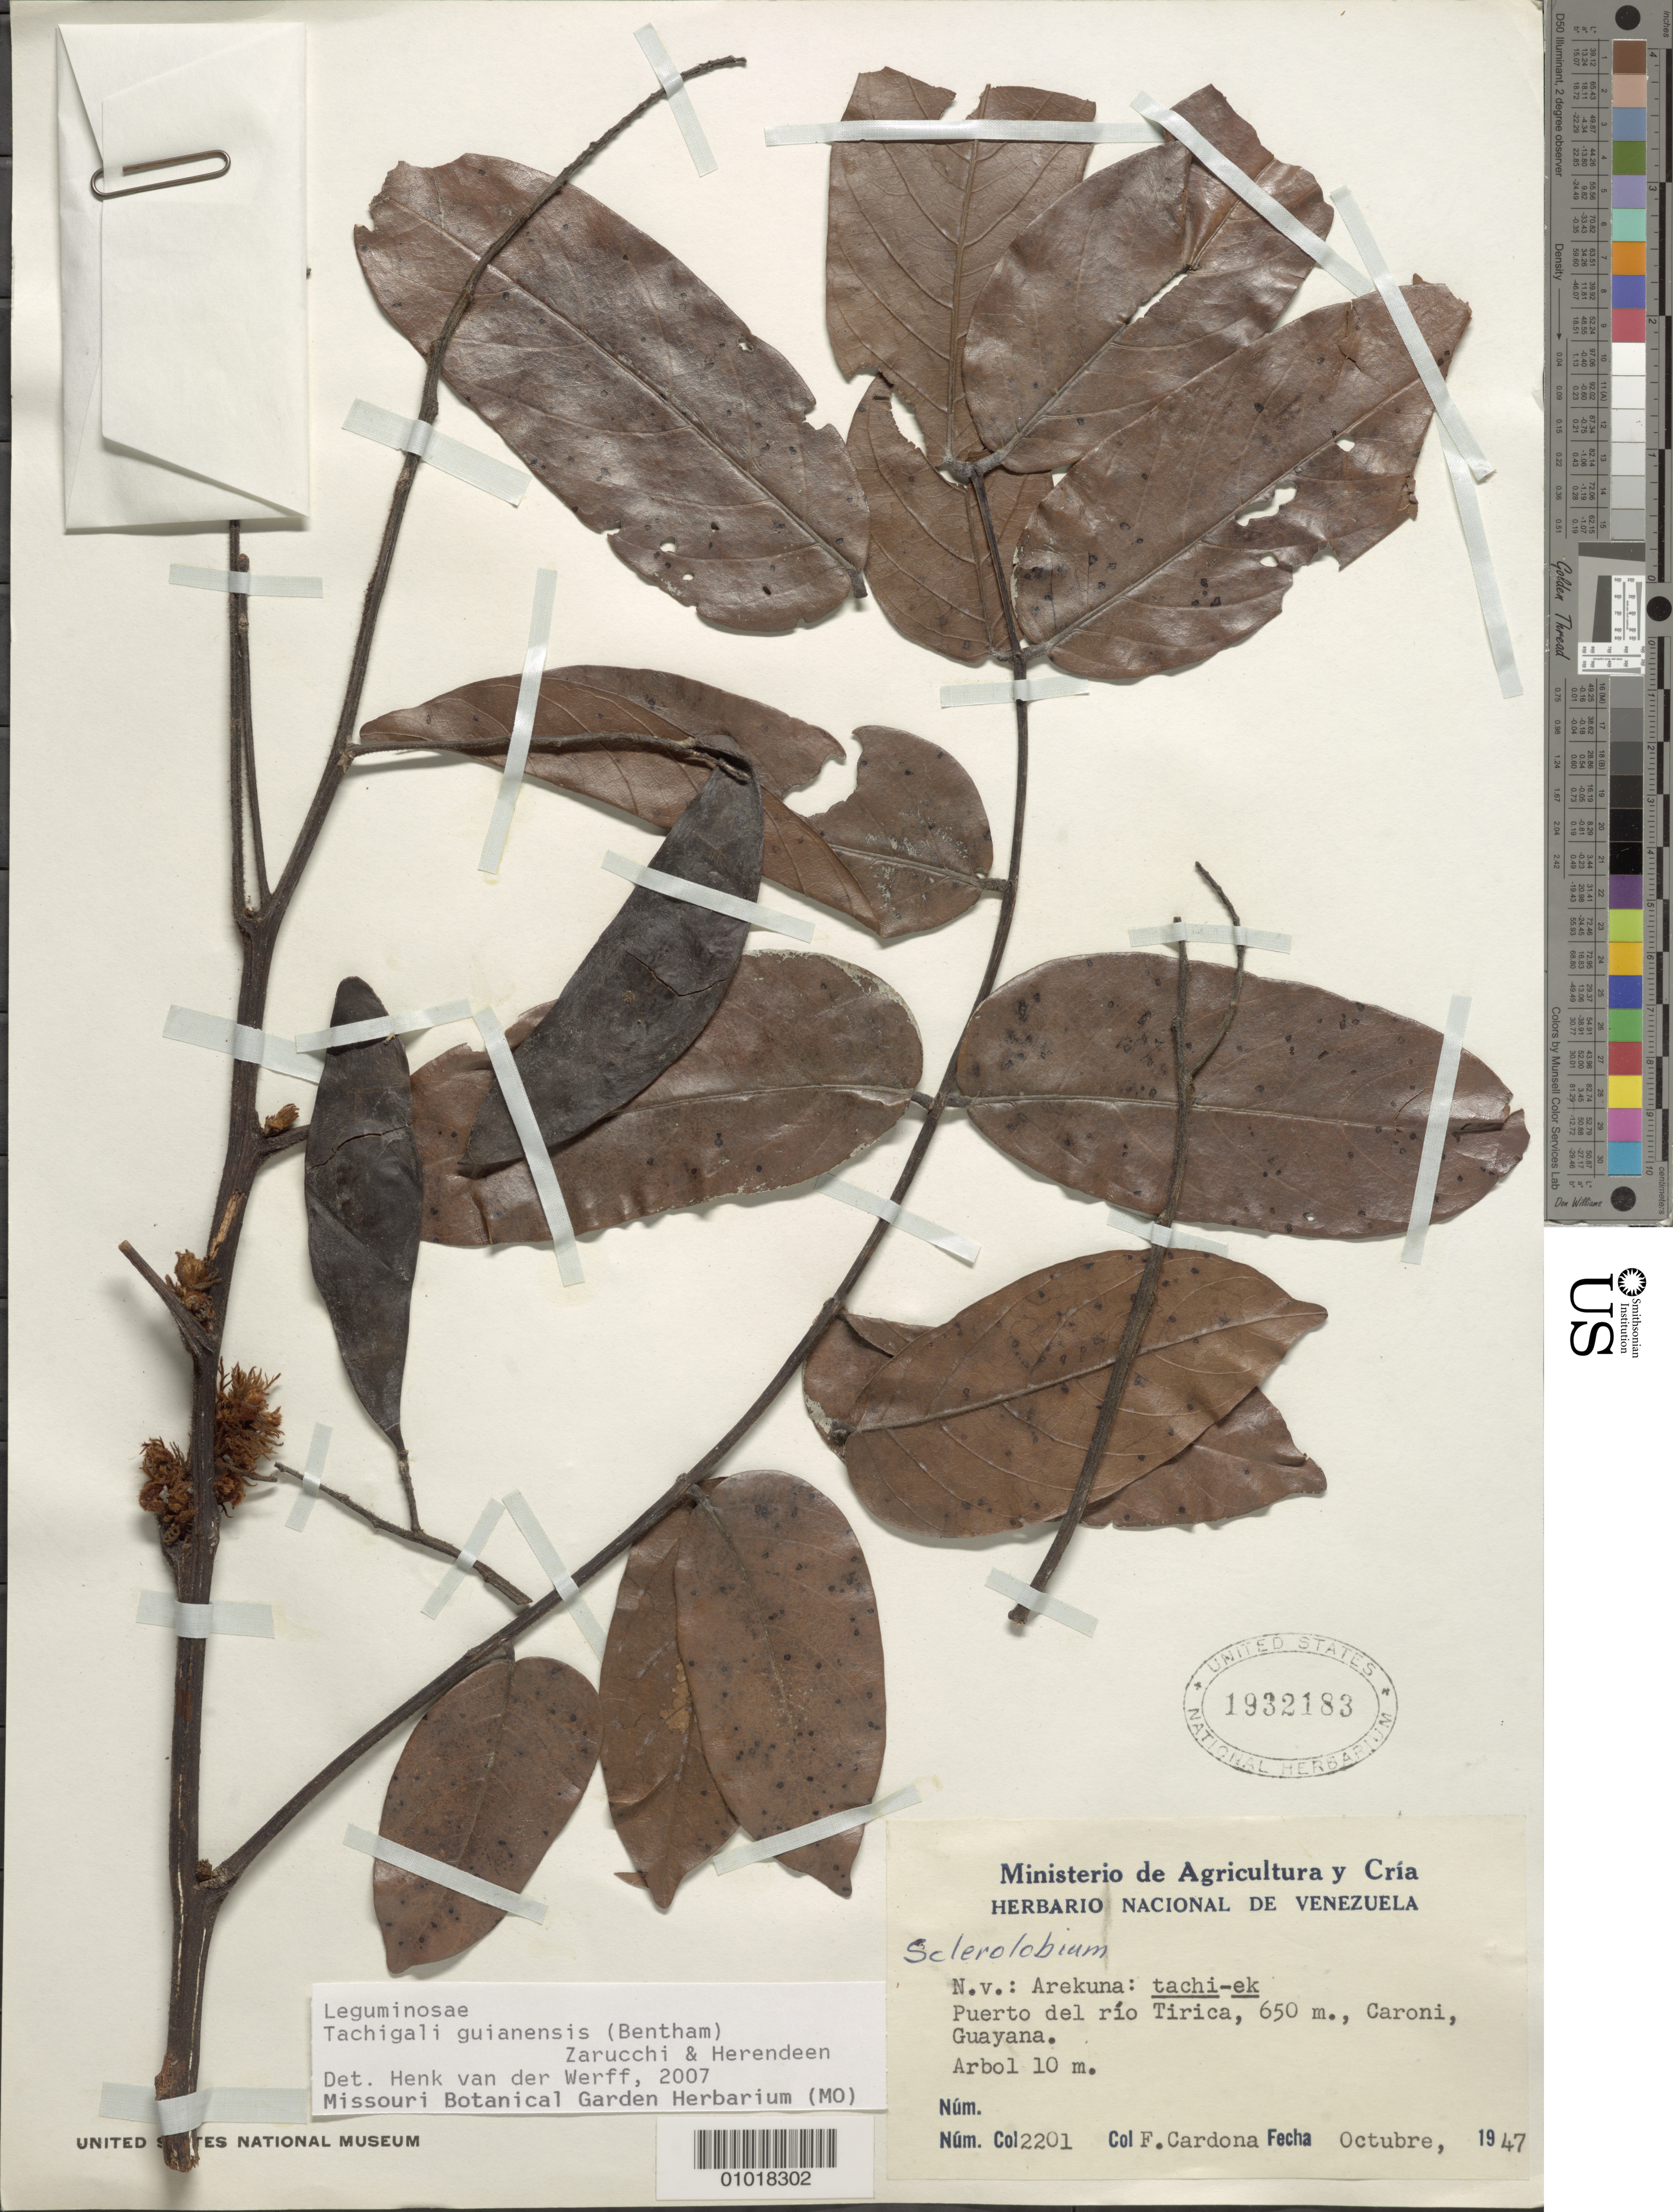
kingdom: Plantae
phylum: Tracheophyta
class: Magnoliopsida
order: Fabales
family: Fabaceae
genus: Tachigali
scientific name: Tachigali guianensis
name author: (Benth.) Zarucchi & Herend.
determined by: van der Werff, H., (MO), Missouri Botanical Garden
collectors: F. Cardona Puig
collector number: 2201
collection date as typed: Oct-47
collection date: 1947-10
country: Venezuela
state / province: Bolívar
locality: Río Caroní, Río Tírica (Guayana)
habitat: River valley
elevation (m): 650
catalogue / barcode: US 1932183